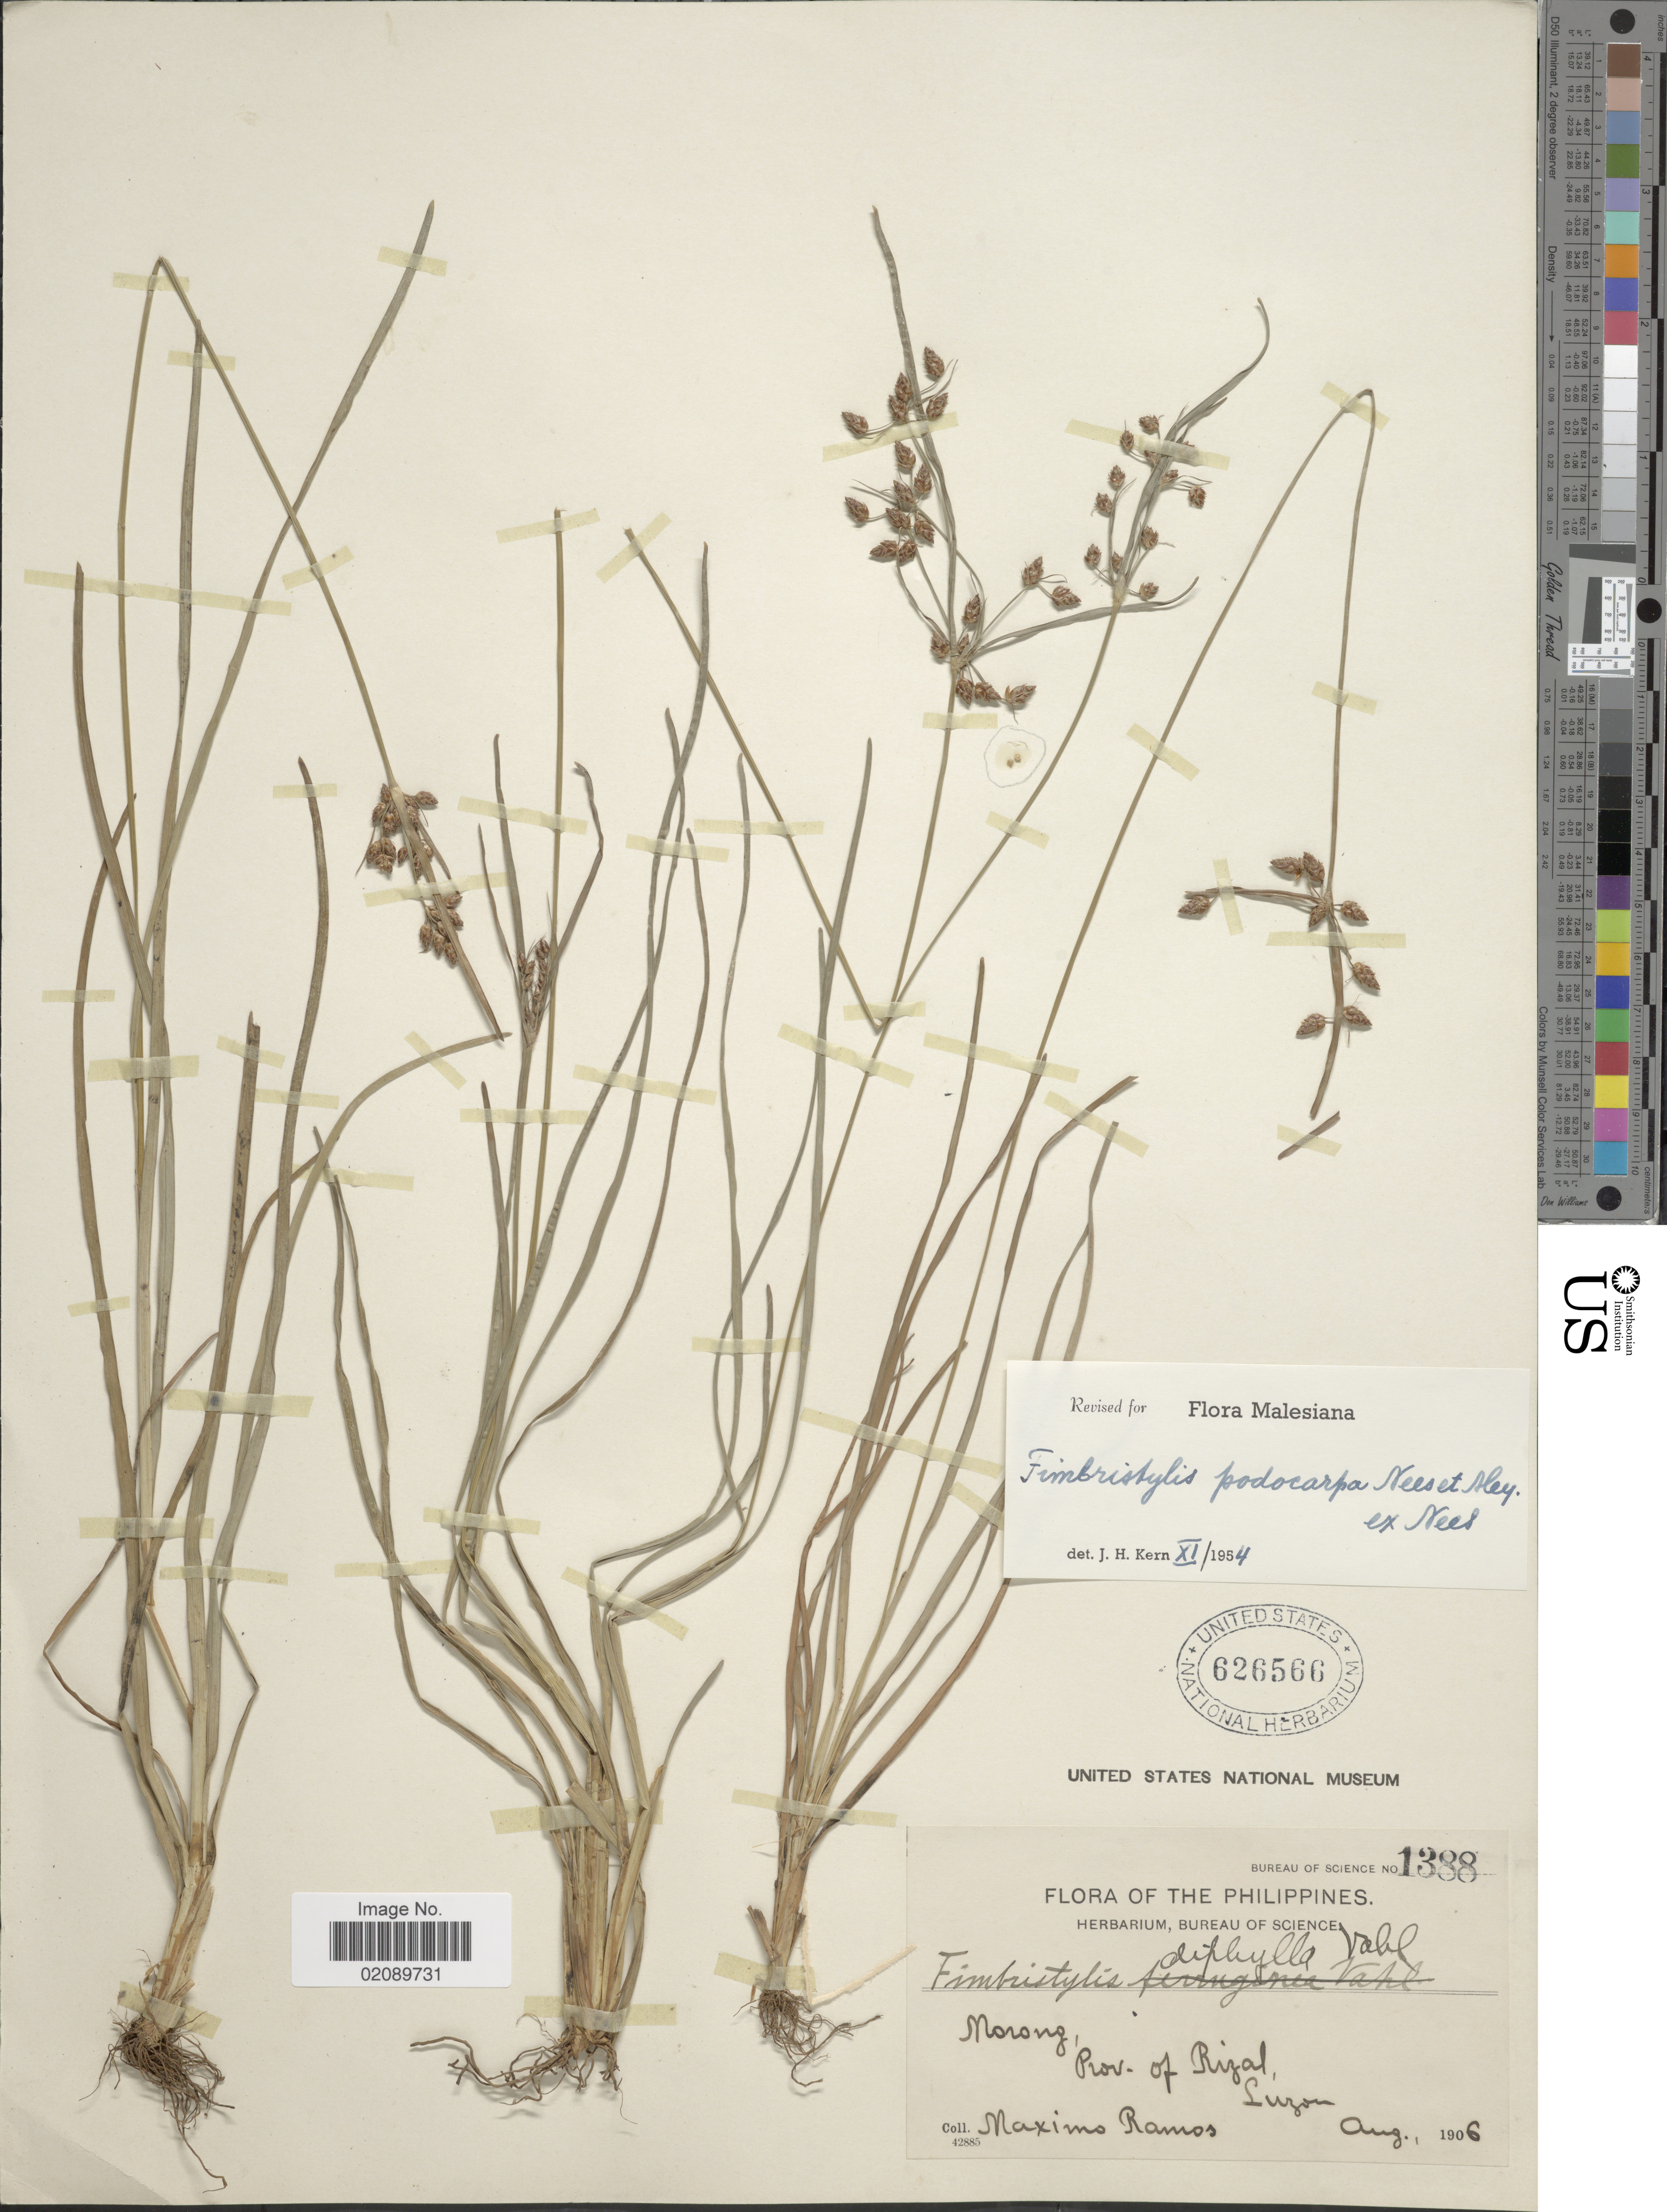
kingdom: Plantae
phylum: Tracheophyta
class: Liliopsida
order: Poales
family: Cyperaceae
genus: Fimbristylis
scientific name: Fimbristylis podocarpa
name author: Nees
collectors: M. Ramos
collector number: Bureau of Science 1388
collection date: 1906-08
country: Philippines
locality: Morong, Prov. of Rizal, Luzon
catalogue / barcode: US 626566